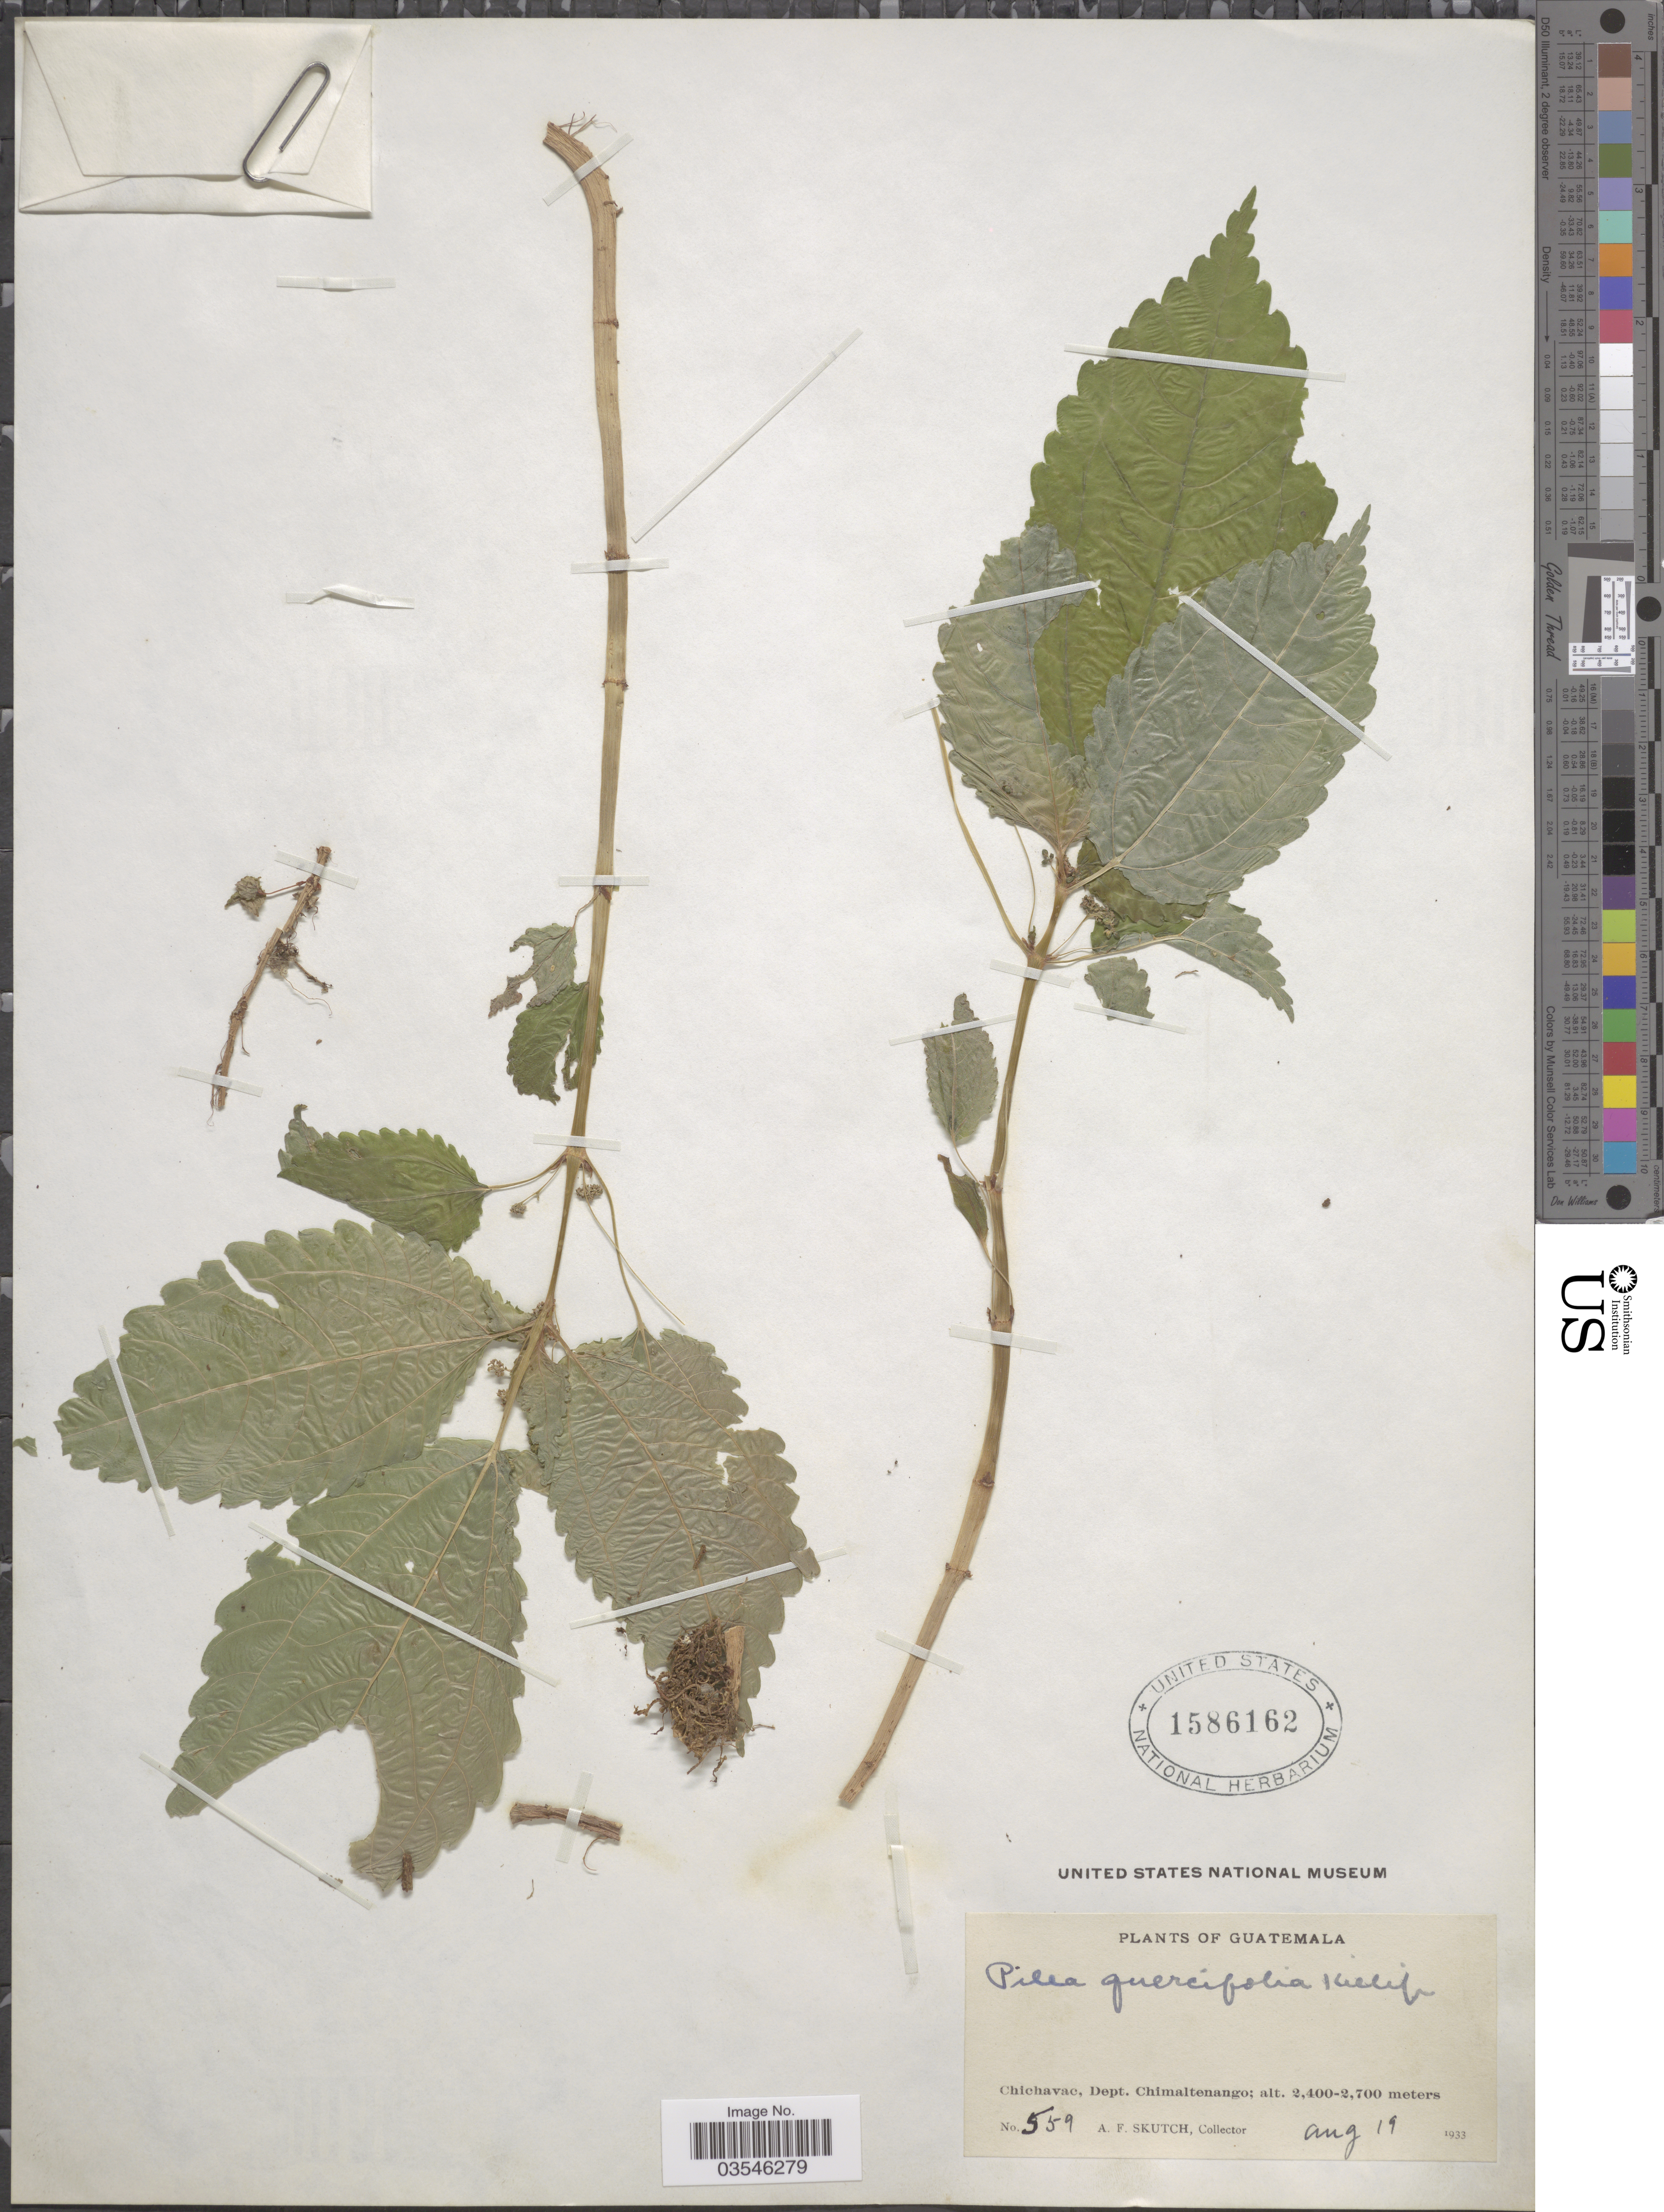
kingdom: Plantae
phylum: Tracheophyta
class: Magnoliopsida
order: Rosales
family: Urticaceae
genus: Pilea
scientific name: Pilea quercifolia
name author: Killip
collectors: A. F. Skutch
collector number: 559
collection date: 1933-08-19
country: Guatemala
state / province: Chimaltenango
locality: Chichavac, Dept. Chimaltenango.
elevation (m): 2400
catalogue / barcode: US 1586162